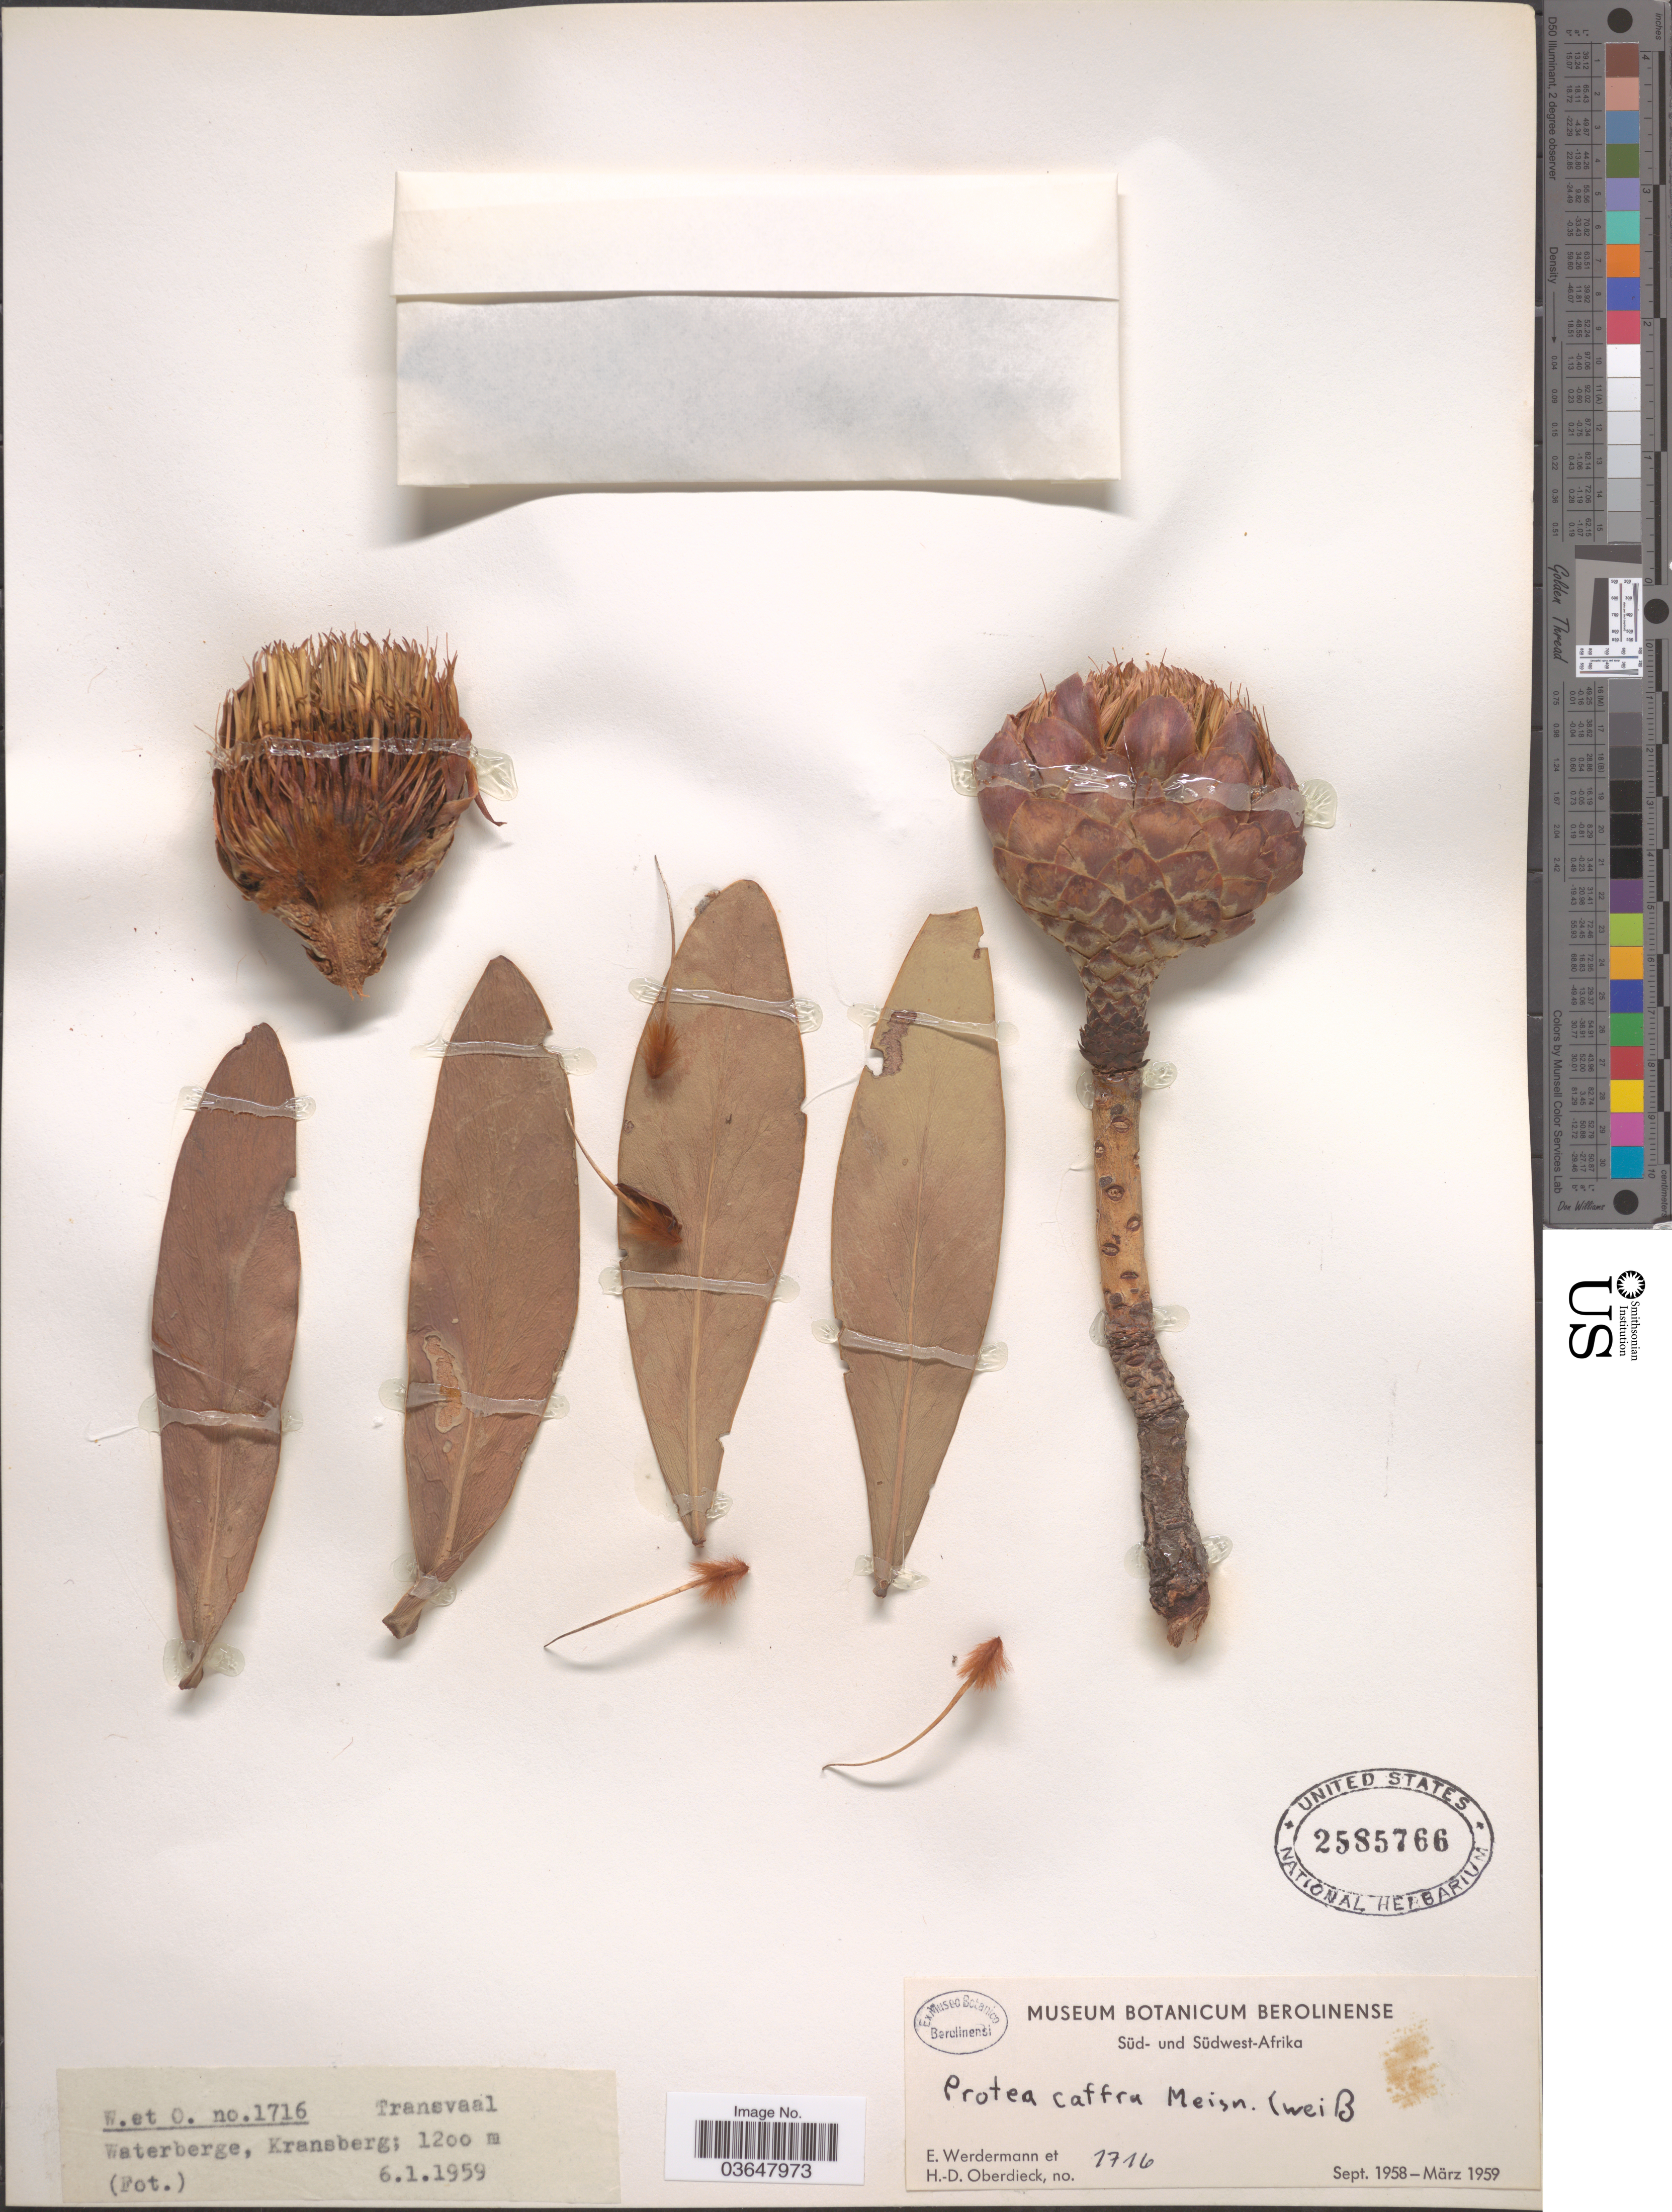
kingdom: Plantae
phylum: Tracheophyta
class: Magnoliopsida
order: Proteales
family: Proteaceae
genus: Protea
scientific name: Protea caffra subsp. caffra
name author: Meisn.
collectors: E. Werdermann & H. Oberdieck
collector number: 1716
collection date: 1959-01-06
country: South Africa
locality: Transvaal. Waterberge, Kransberg.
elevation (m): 1200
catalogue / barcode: US 2585766